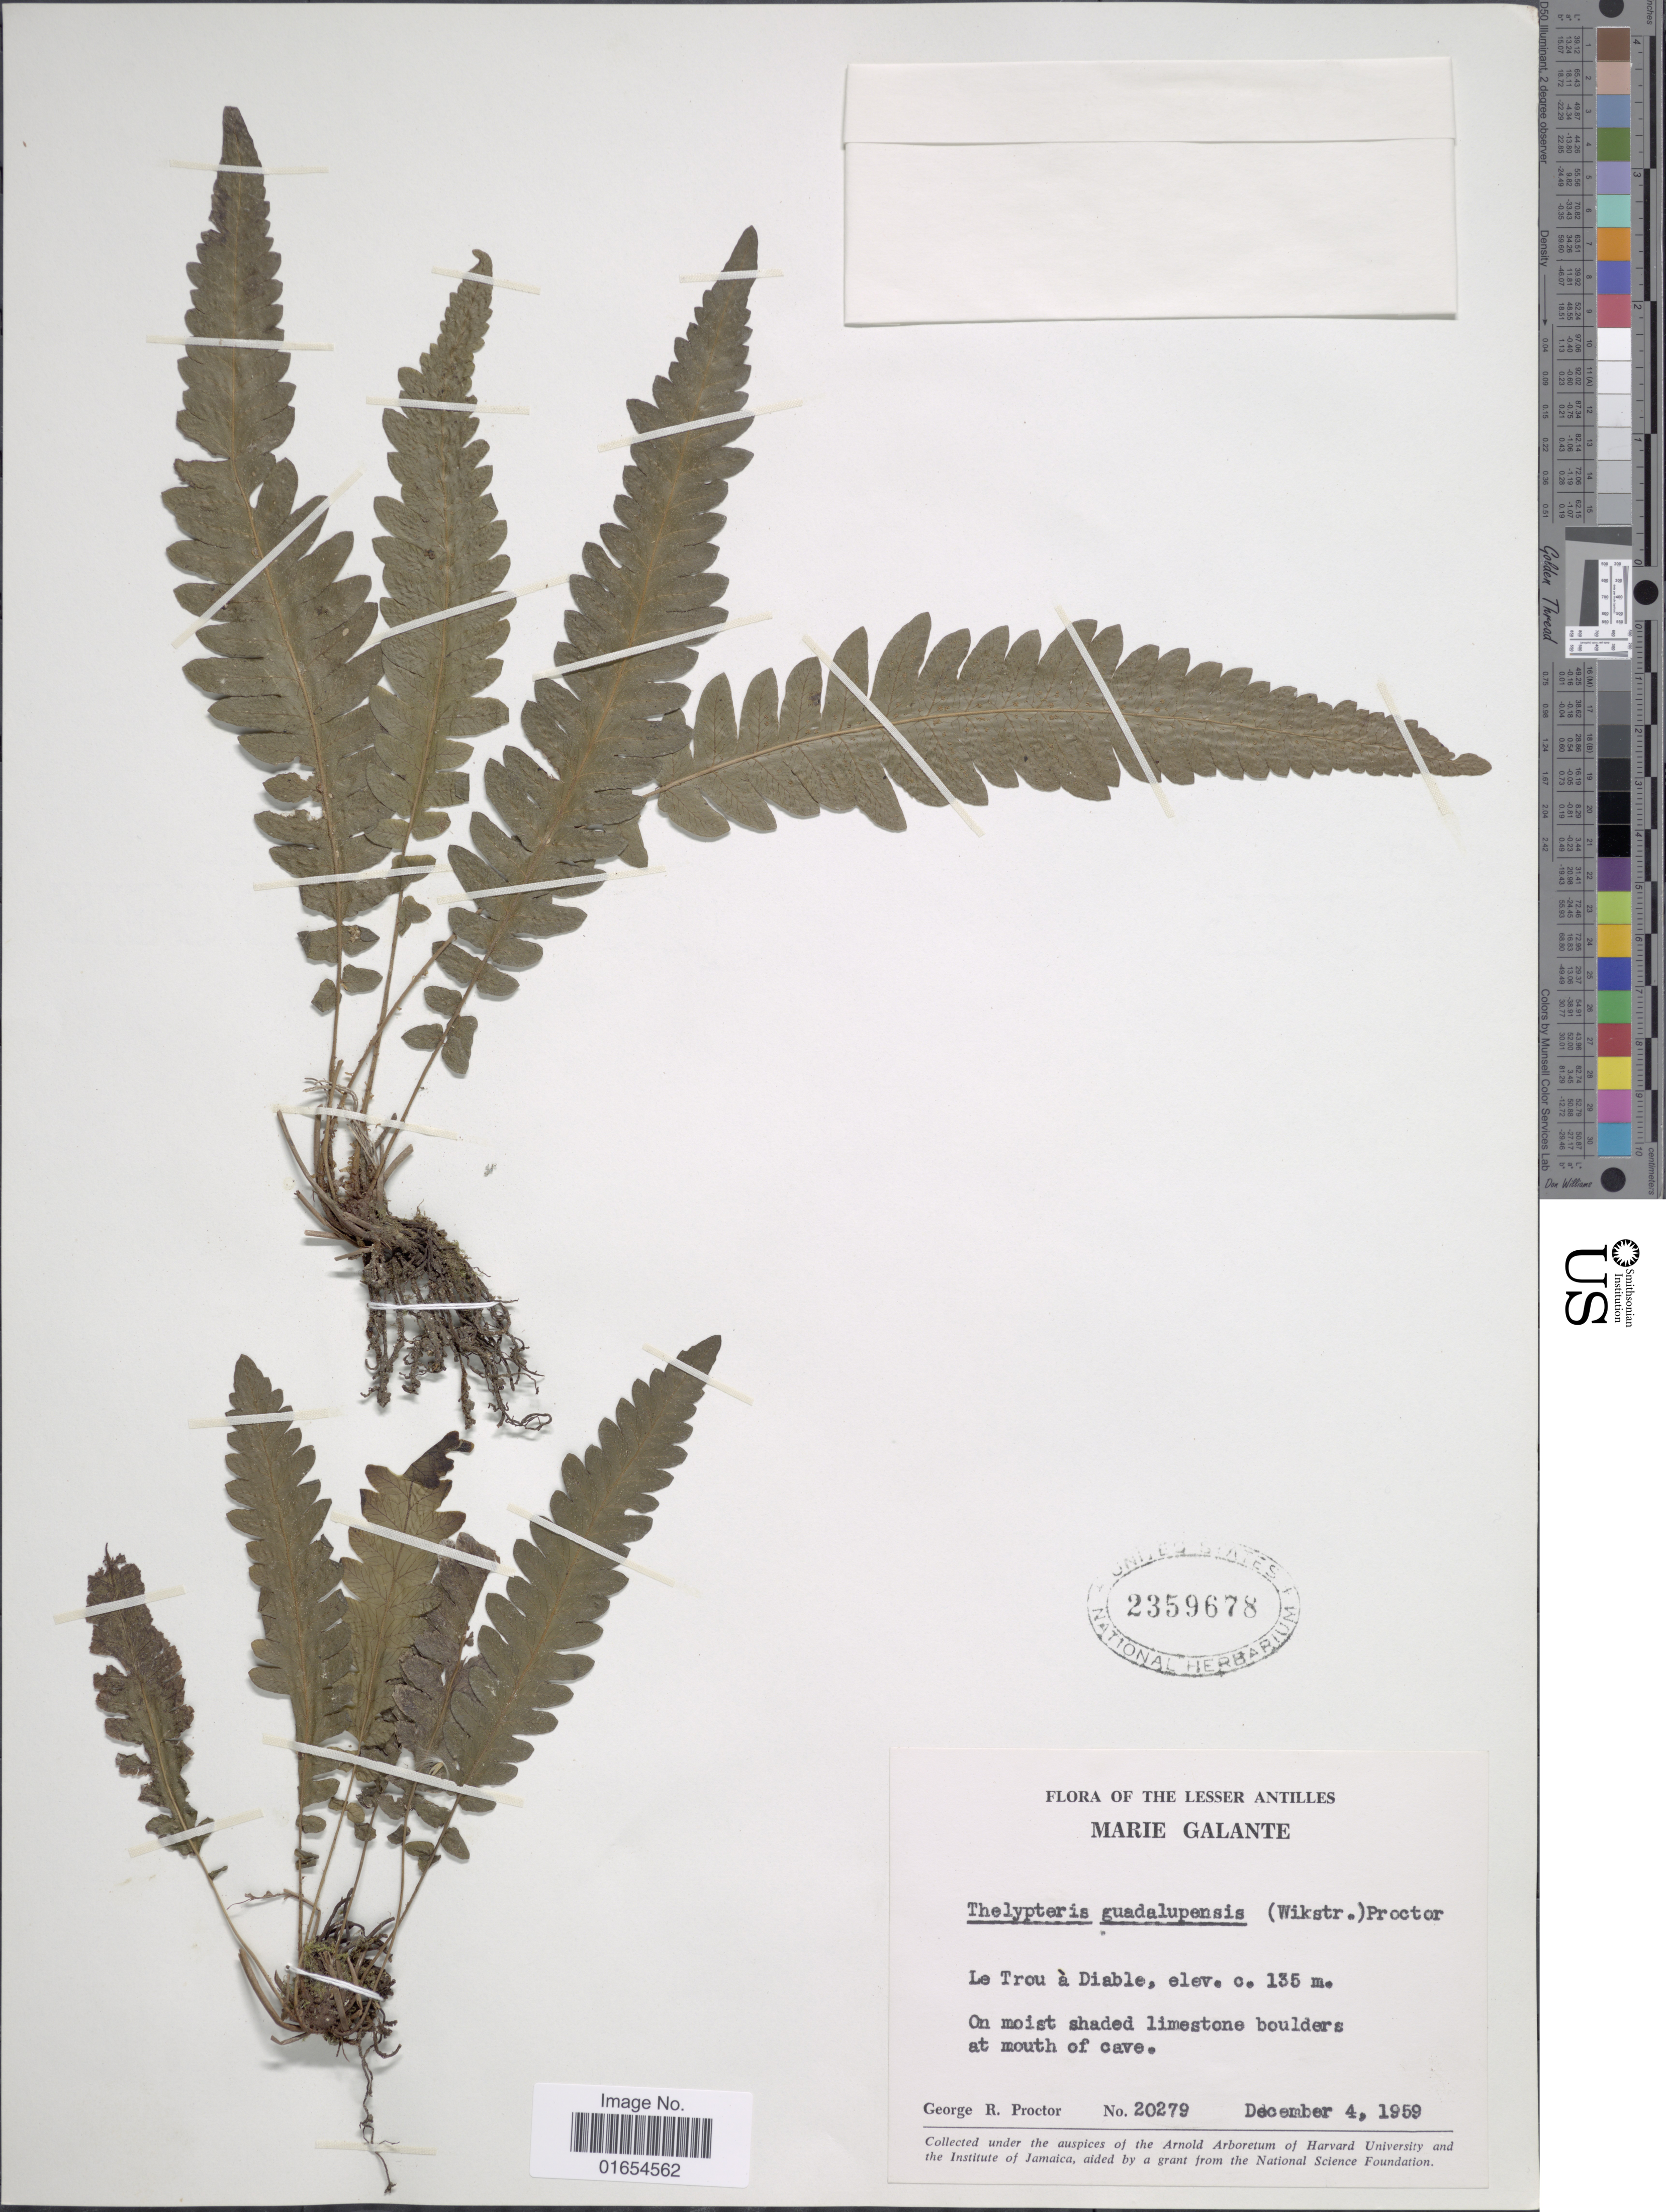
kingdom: Plantae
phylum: Tracheophyta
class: Polypodiopsida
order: Polypodiales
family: Thelypteridaceae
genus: Goniopteris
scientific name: Goniopteris guadelupensis (Wikstr.) comb. nov., ined 2015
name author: (Wikstr.)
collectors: G. Proctor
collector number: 20279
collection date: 1959-12-04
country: Guadeloupe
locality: The Lesser Antilles, Marie Galante, Le Trou a Diable, On moist shaded limestone boulders at mouth of cave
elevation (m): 135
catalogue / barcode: US 2359678